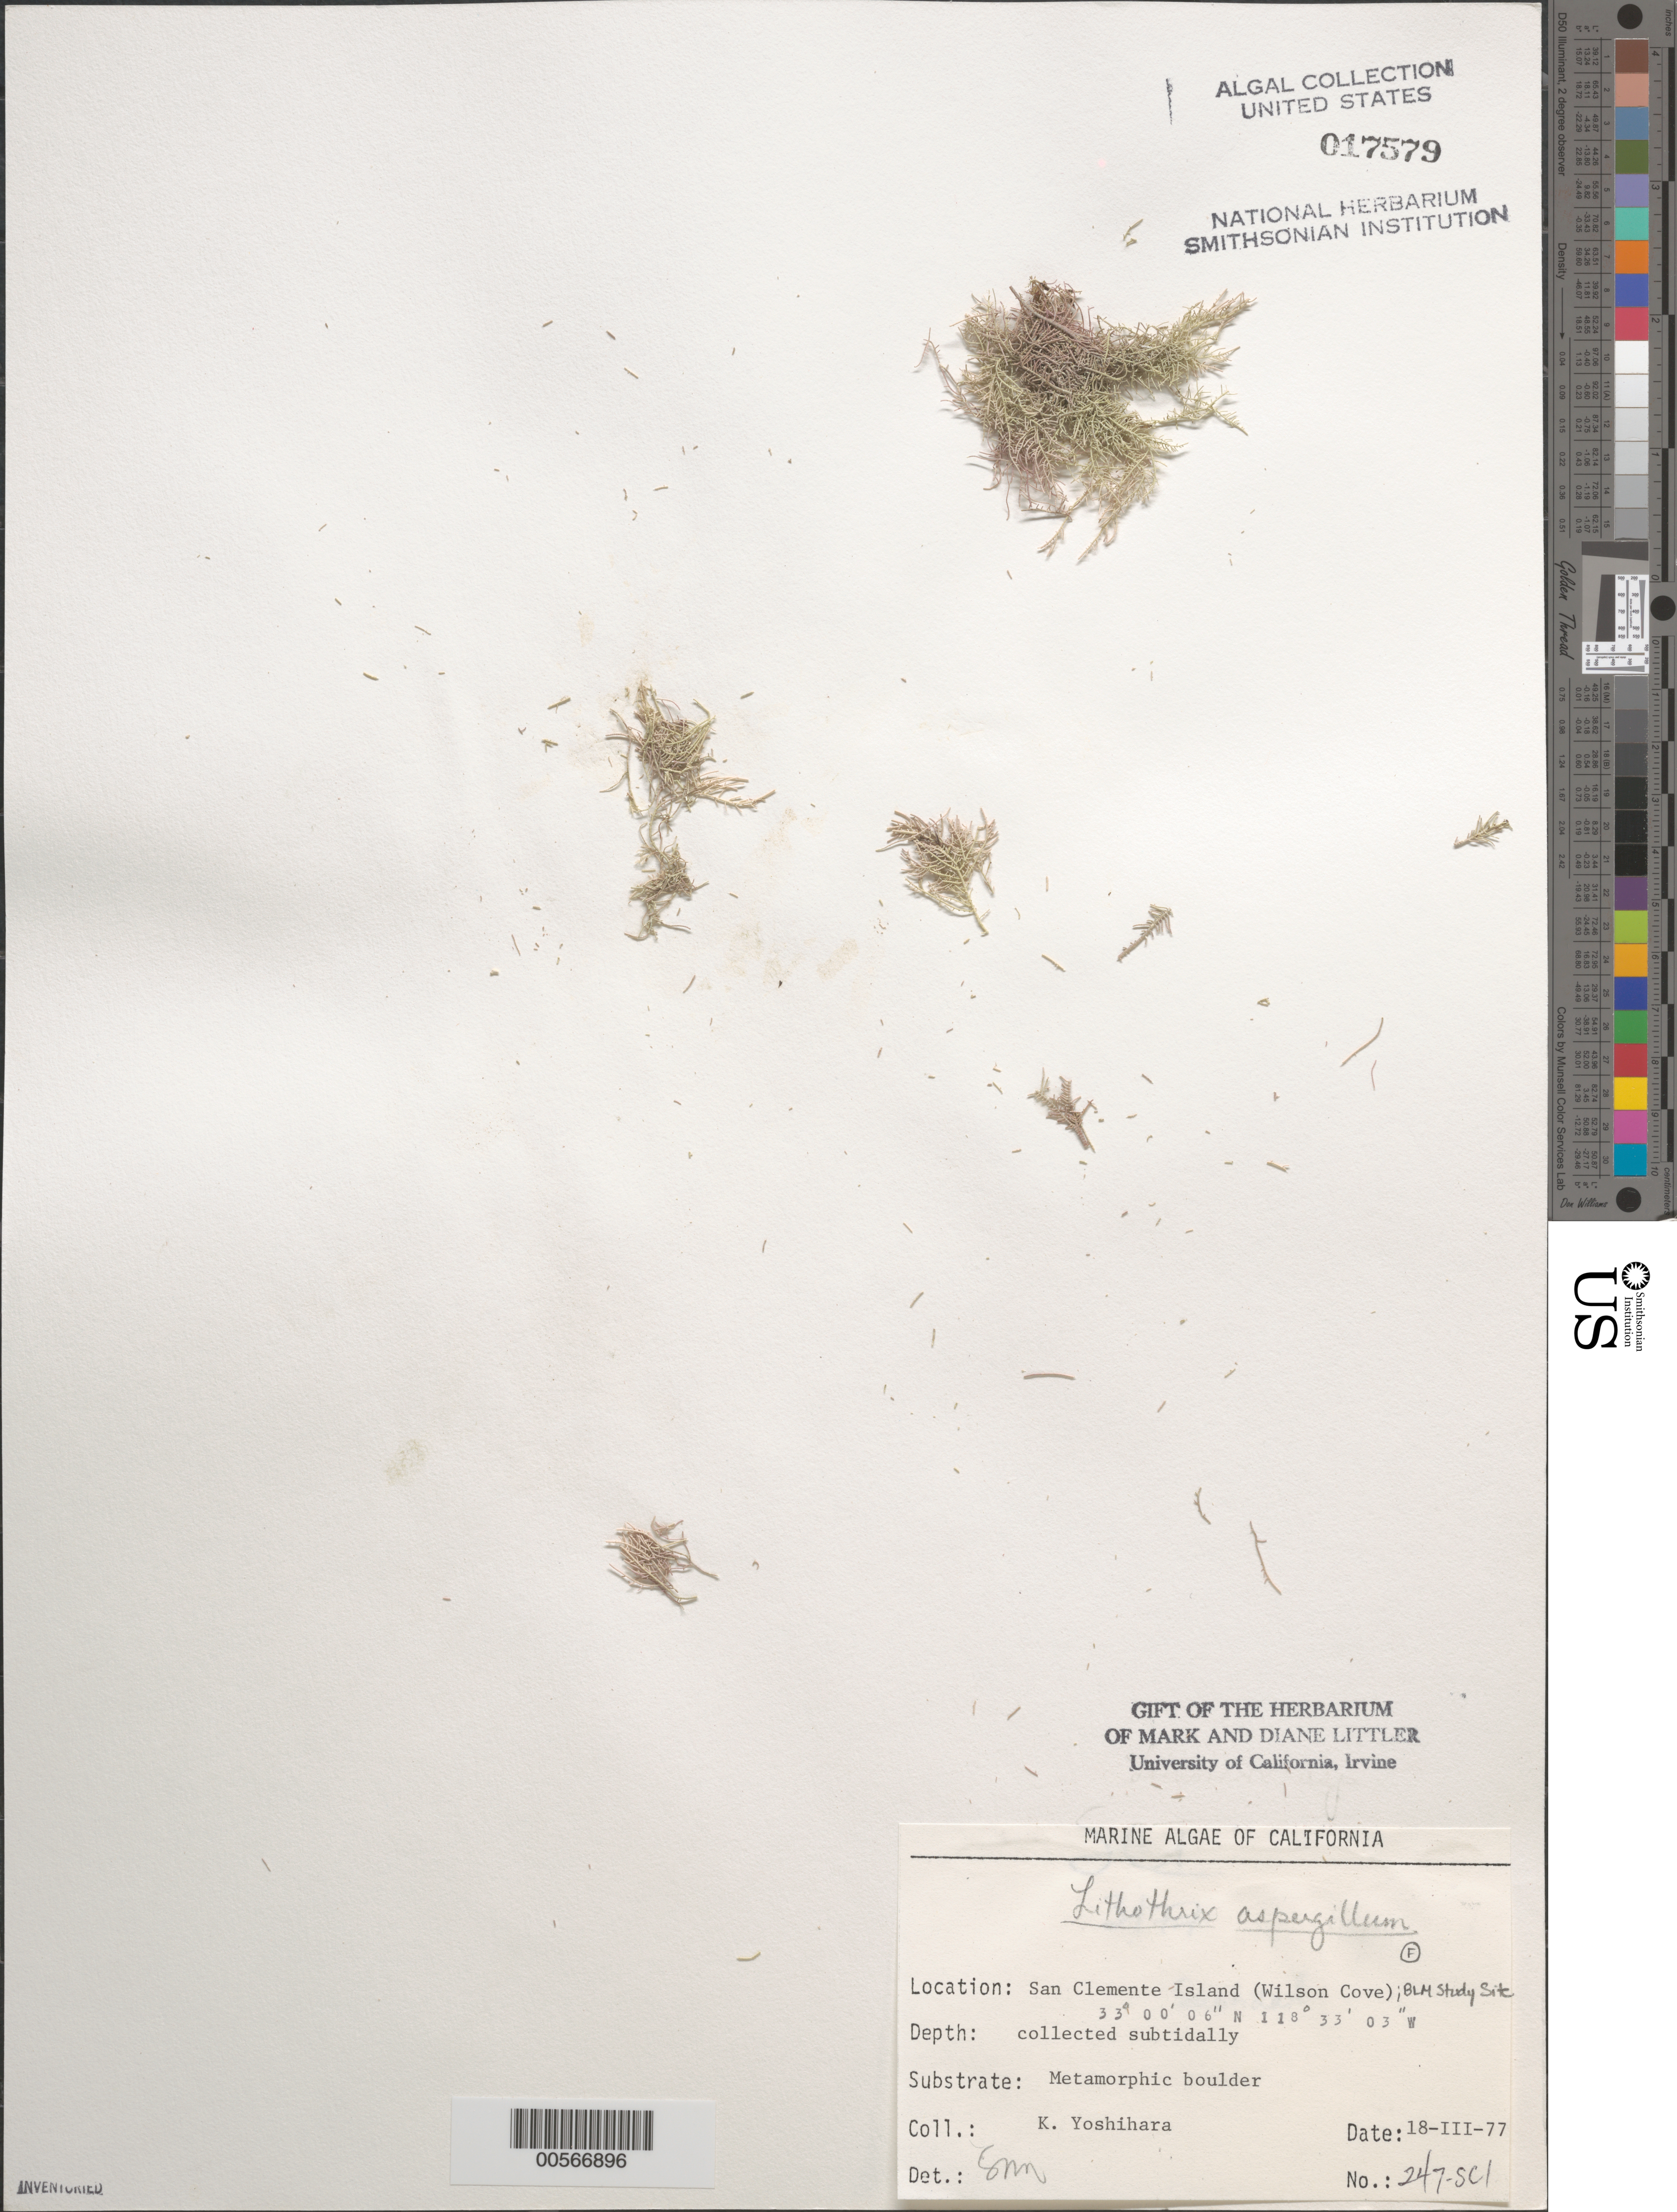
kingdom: Plantae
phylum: Rhodophyta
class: Florideophyceae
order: Corallinales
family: Lithophyllaceae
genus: Lithothrix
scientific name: Lithothrix aspergillum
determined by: Murray, S. N.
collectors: K. Yoshihara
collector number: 247-sci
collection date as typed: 18 Mar 1977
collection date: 1977-03-18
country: United States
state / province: California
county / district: Los Angeles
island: San Clemente Island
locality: Wilson Cove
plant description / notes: BLM-SOCALBIGHT Rocky Intertidal Survey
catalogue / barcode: US 17579